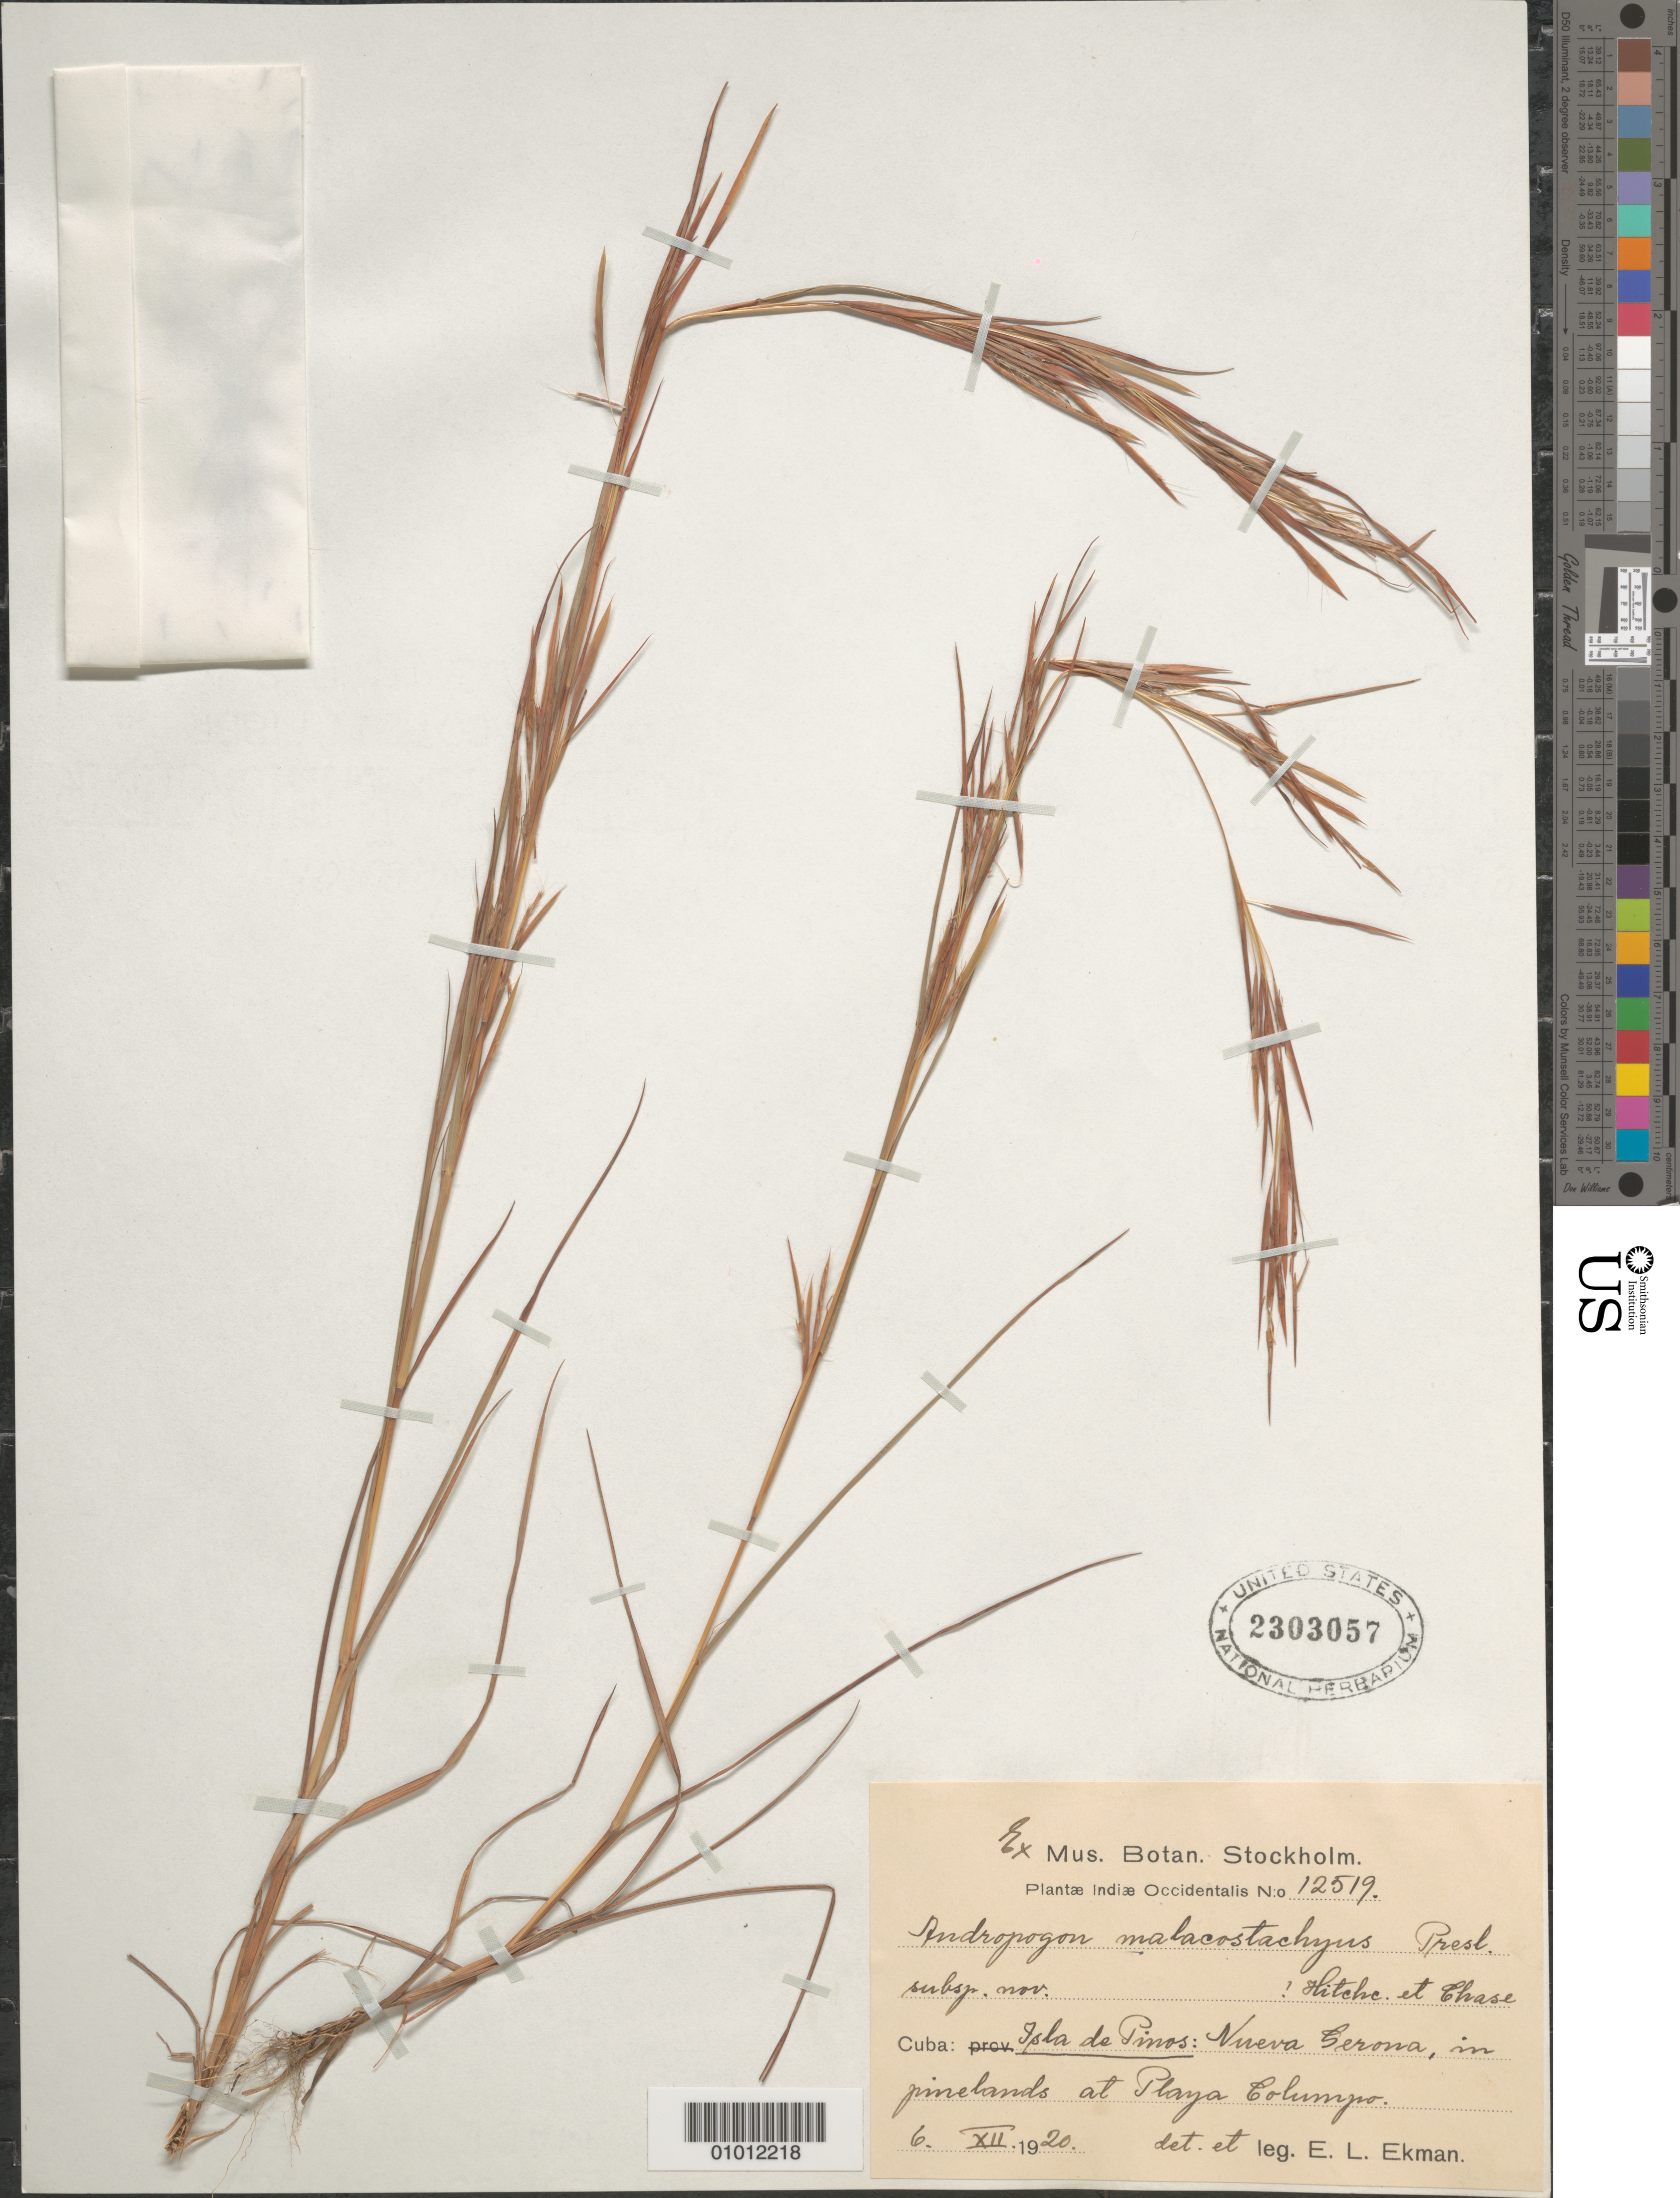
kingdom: Plantae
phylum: Tracheophyta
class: Liliopsida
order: Poales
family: Poaceae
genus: Schizachyrium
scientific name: Schizachyrium malacostachyum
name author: (J. Presl) Nash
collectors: E. L. Ekman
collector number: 12519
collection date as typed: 06 Dec 1920 or 12 Jun 1920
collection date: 1920-06-12 or 1920-12-06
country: Cuba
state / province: Isla de la Juventud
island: Isla de la Juventud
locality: Nueva Gerona, in pinelands at Playa Columpo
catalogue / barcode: US 2303057